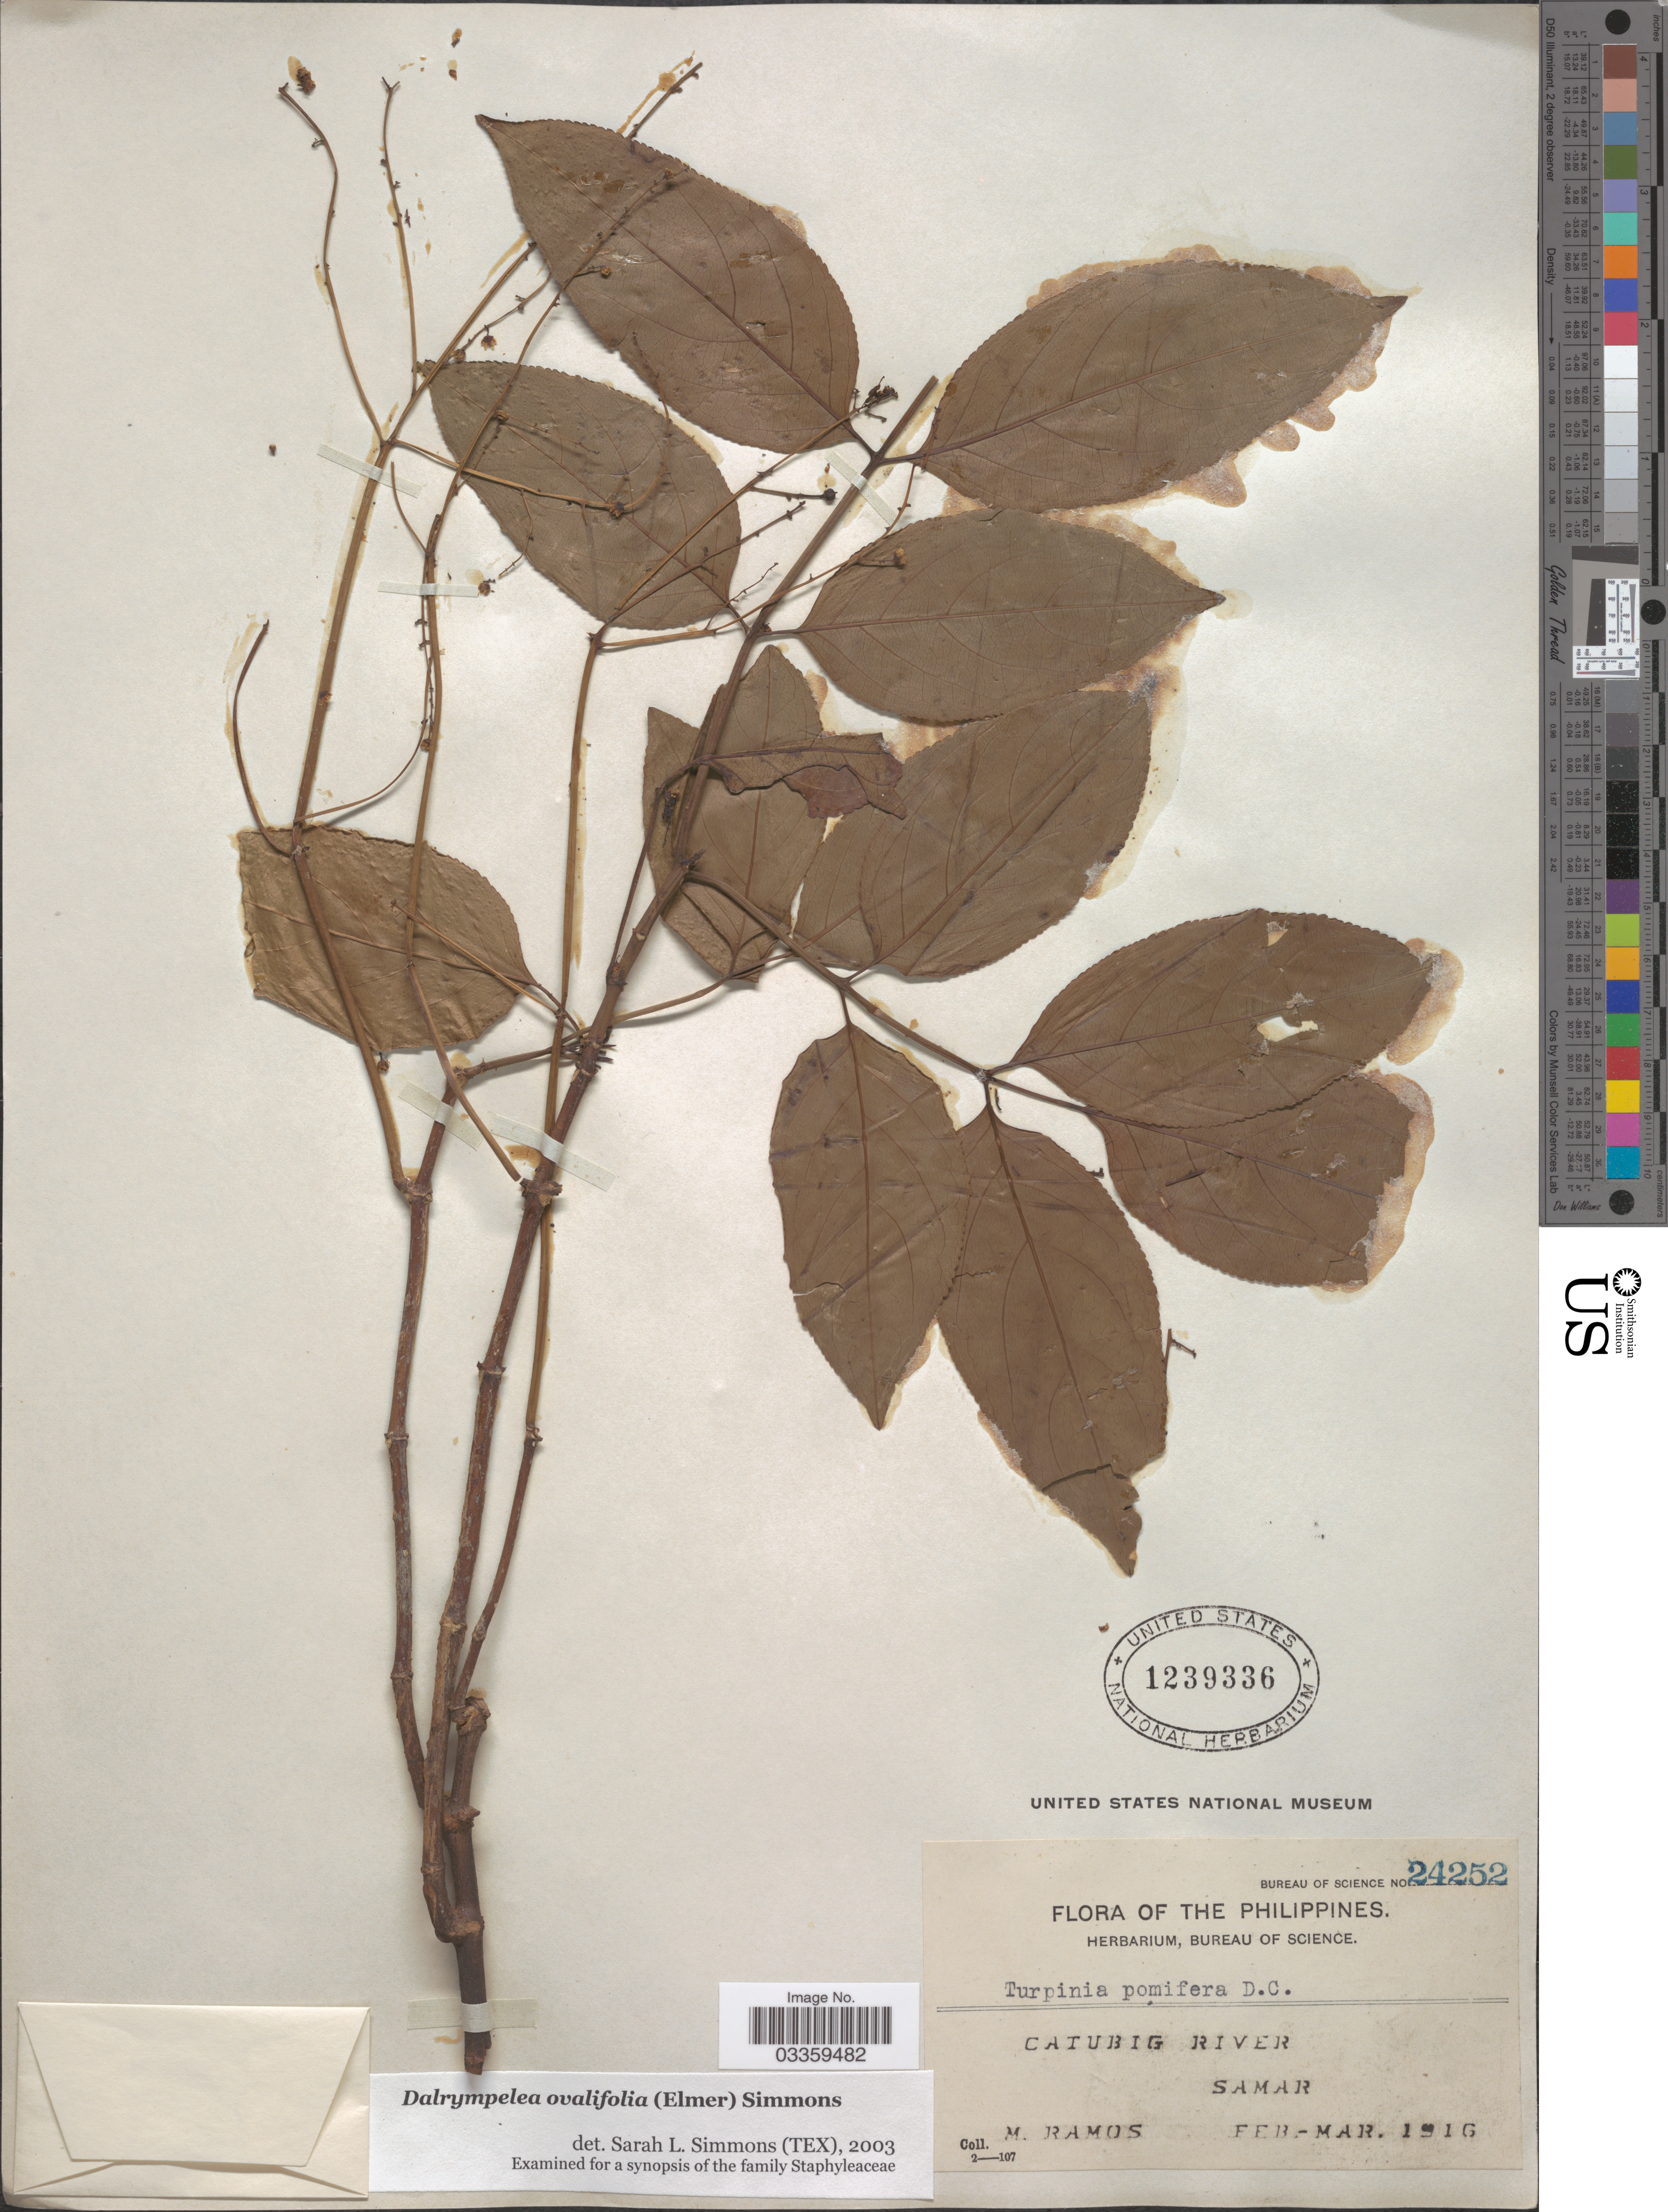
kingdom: Plantae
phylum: Tracheophyta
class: Magnoliopsida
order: Crossosomatales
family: Staphyleaceae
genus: Turpinia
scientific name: Turpinia ovalifolia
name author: Elmer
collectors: M. Ramos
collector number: Bureau of Science 24252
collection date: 1916-02/1916-03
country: Philippines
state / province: Eastern Visayas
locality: Catubig River. Samar.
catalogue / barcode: US 1239336